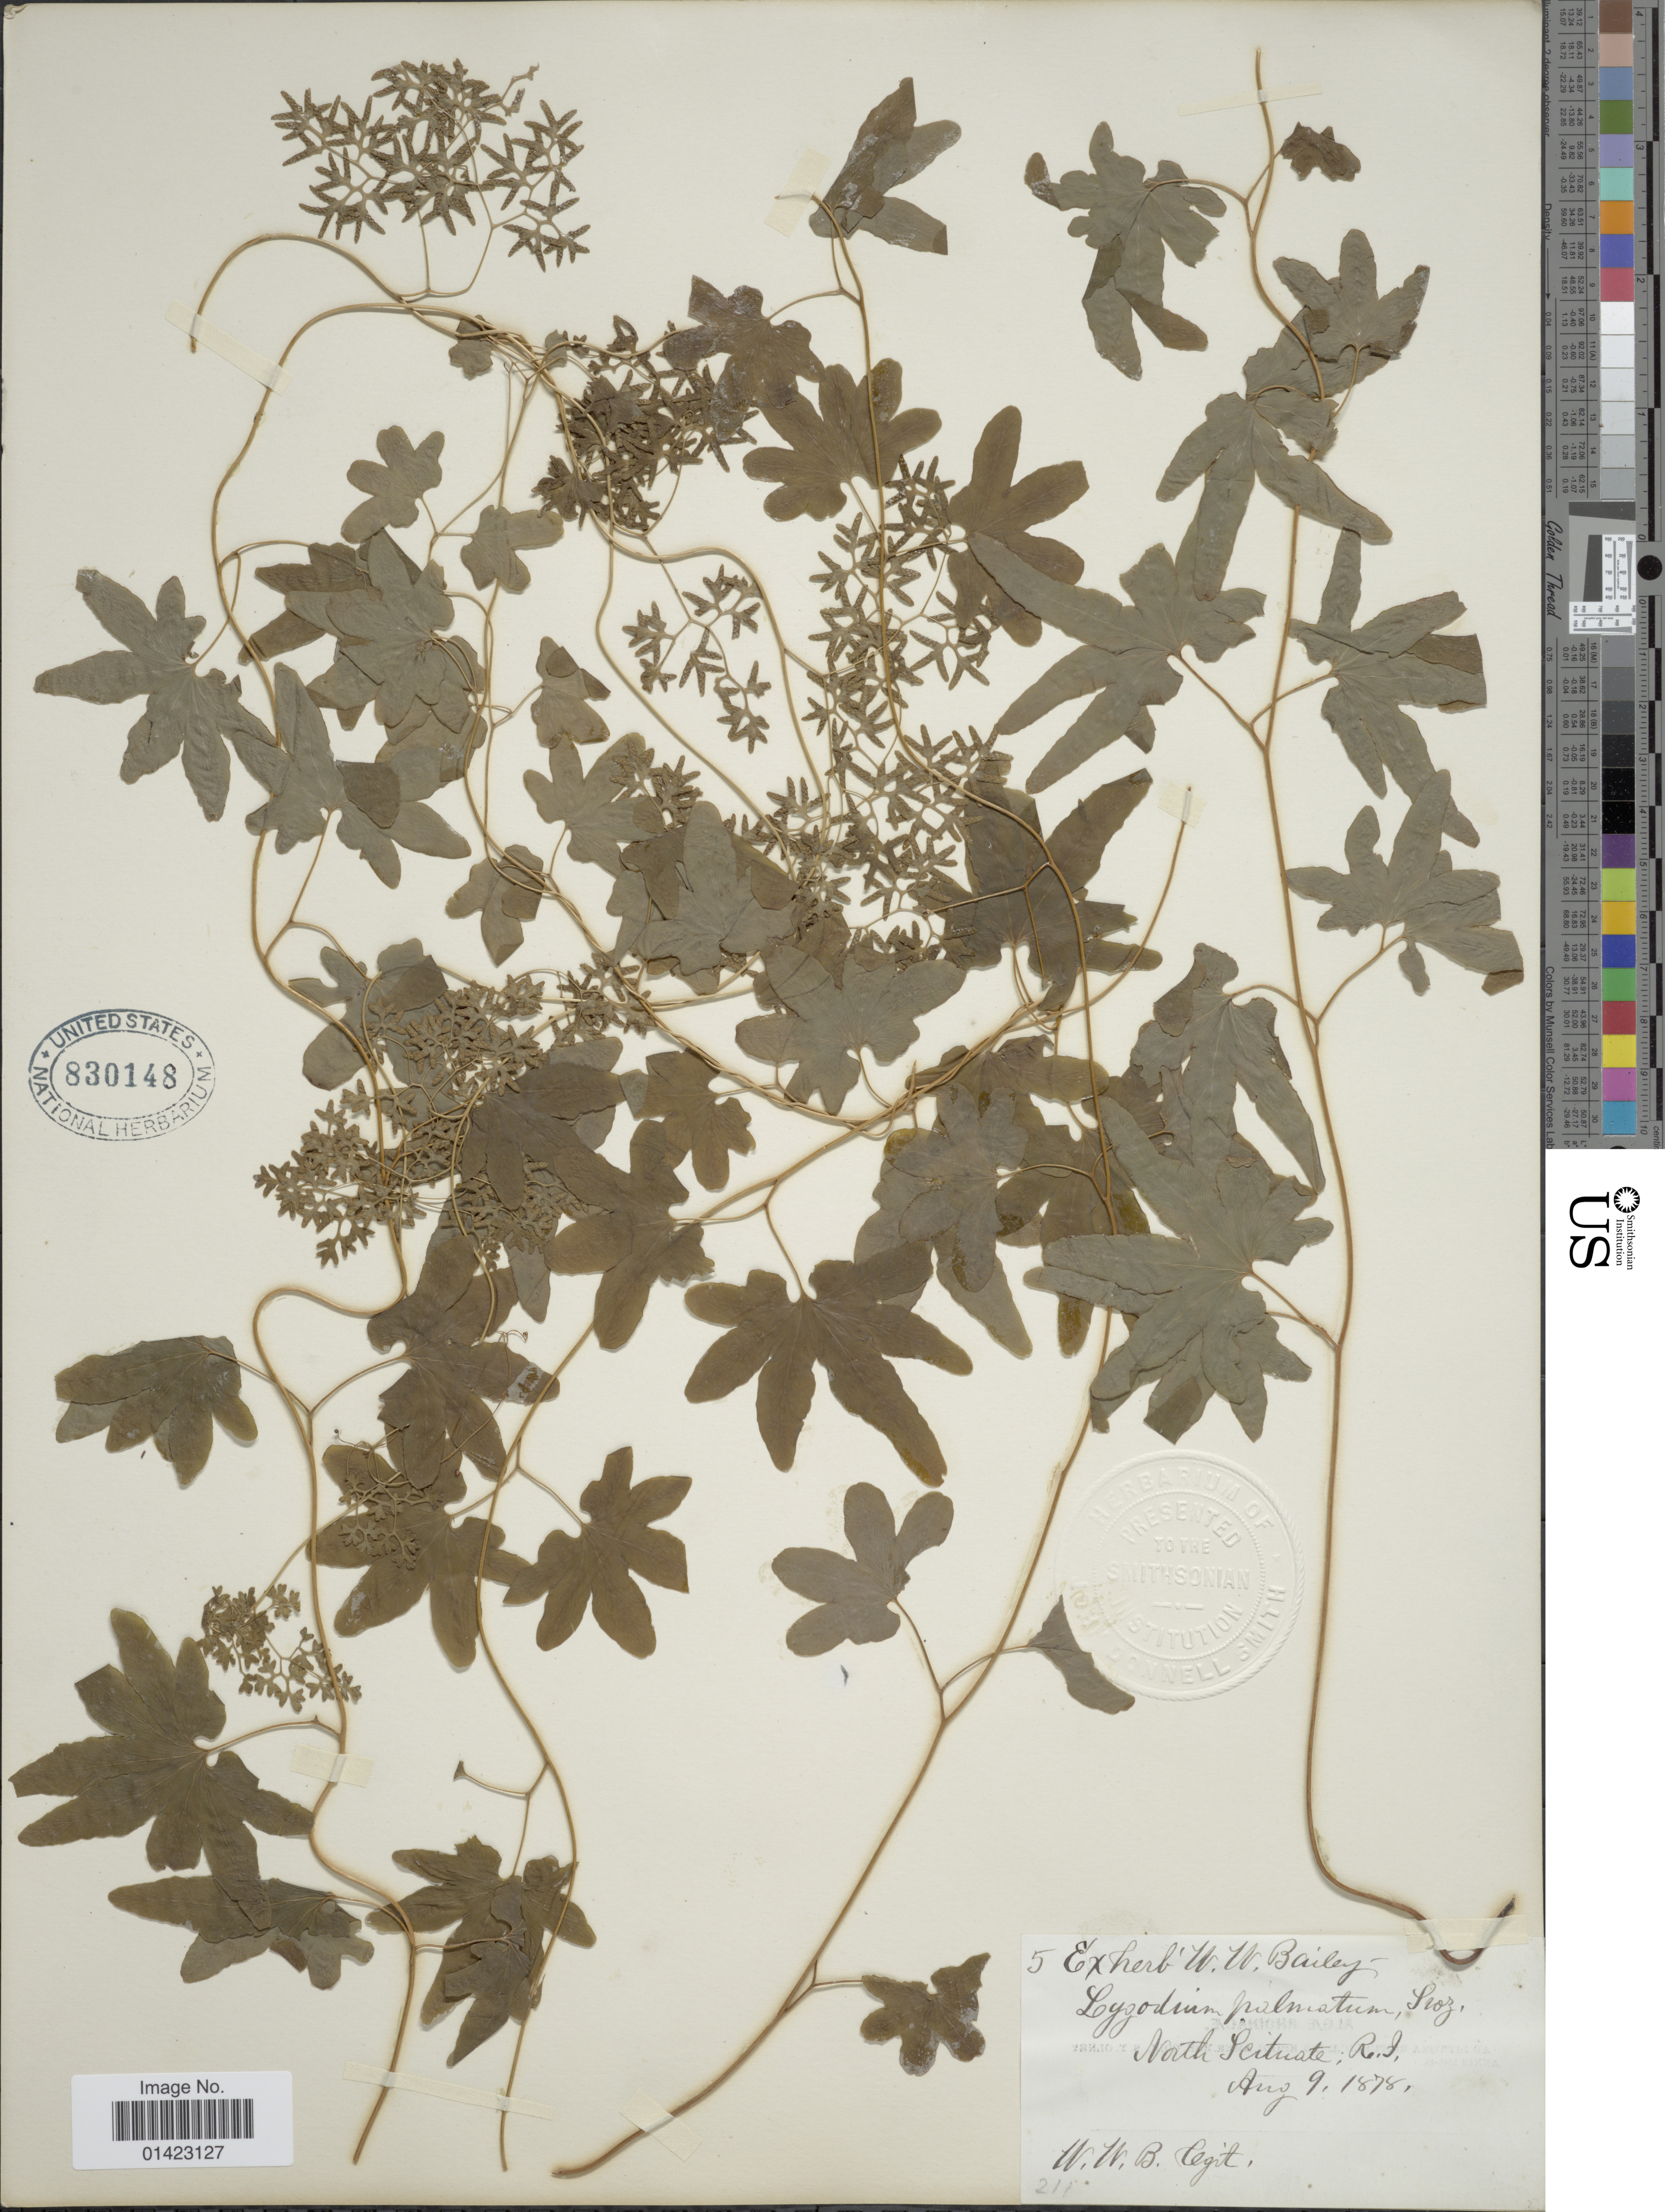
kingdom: Plantae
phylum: Tracheophyta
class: Polypodiopsida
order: Schizaeales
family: Lygodiaceae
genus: Lygodium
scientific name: Lygodium palmatum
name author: (Bernh.) Sw.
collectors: W. W. Bailey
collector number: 5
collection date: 1878-08-09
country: United States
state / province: Rhode Island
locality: North Scituate, R. I.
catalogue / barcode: US 830148